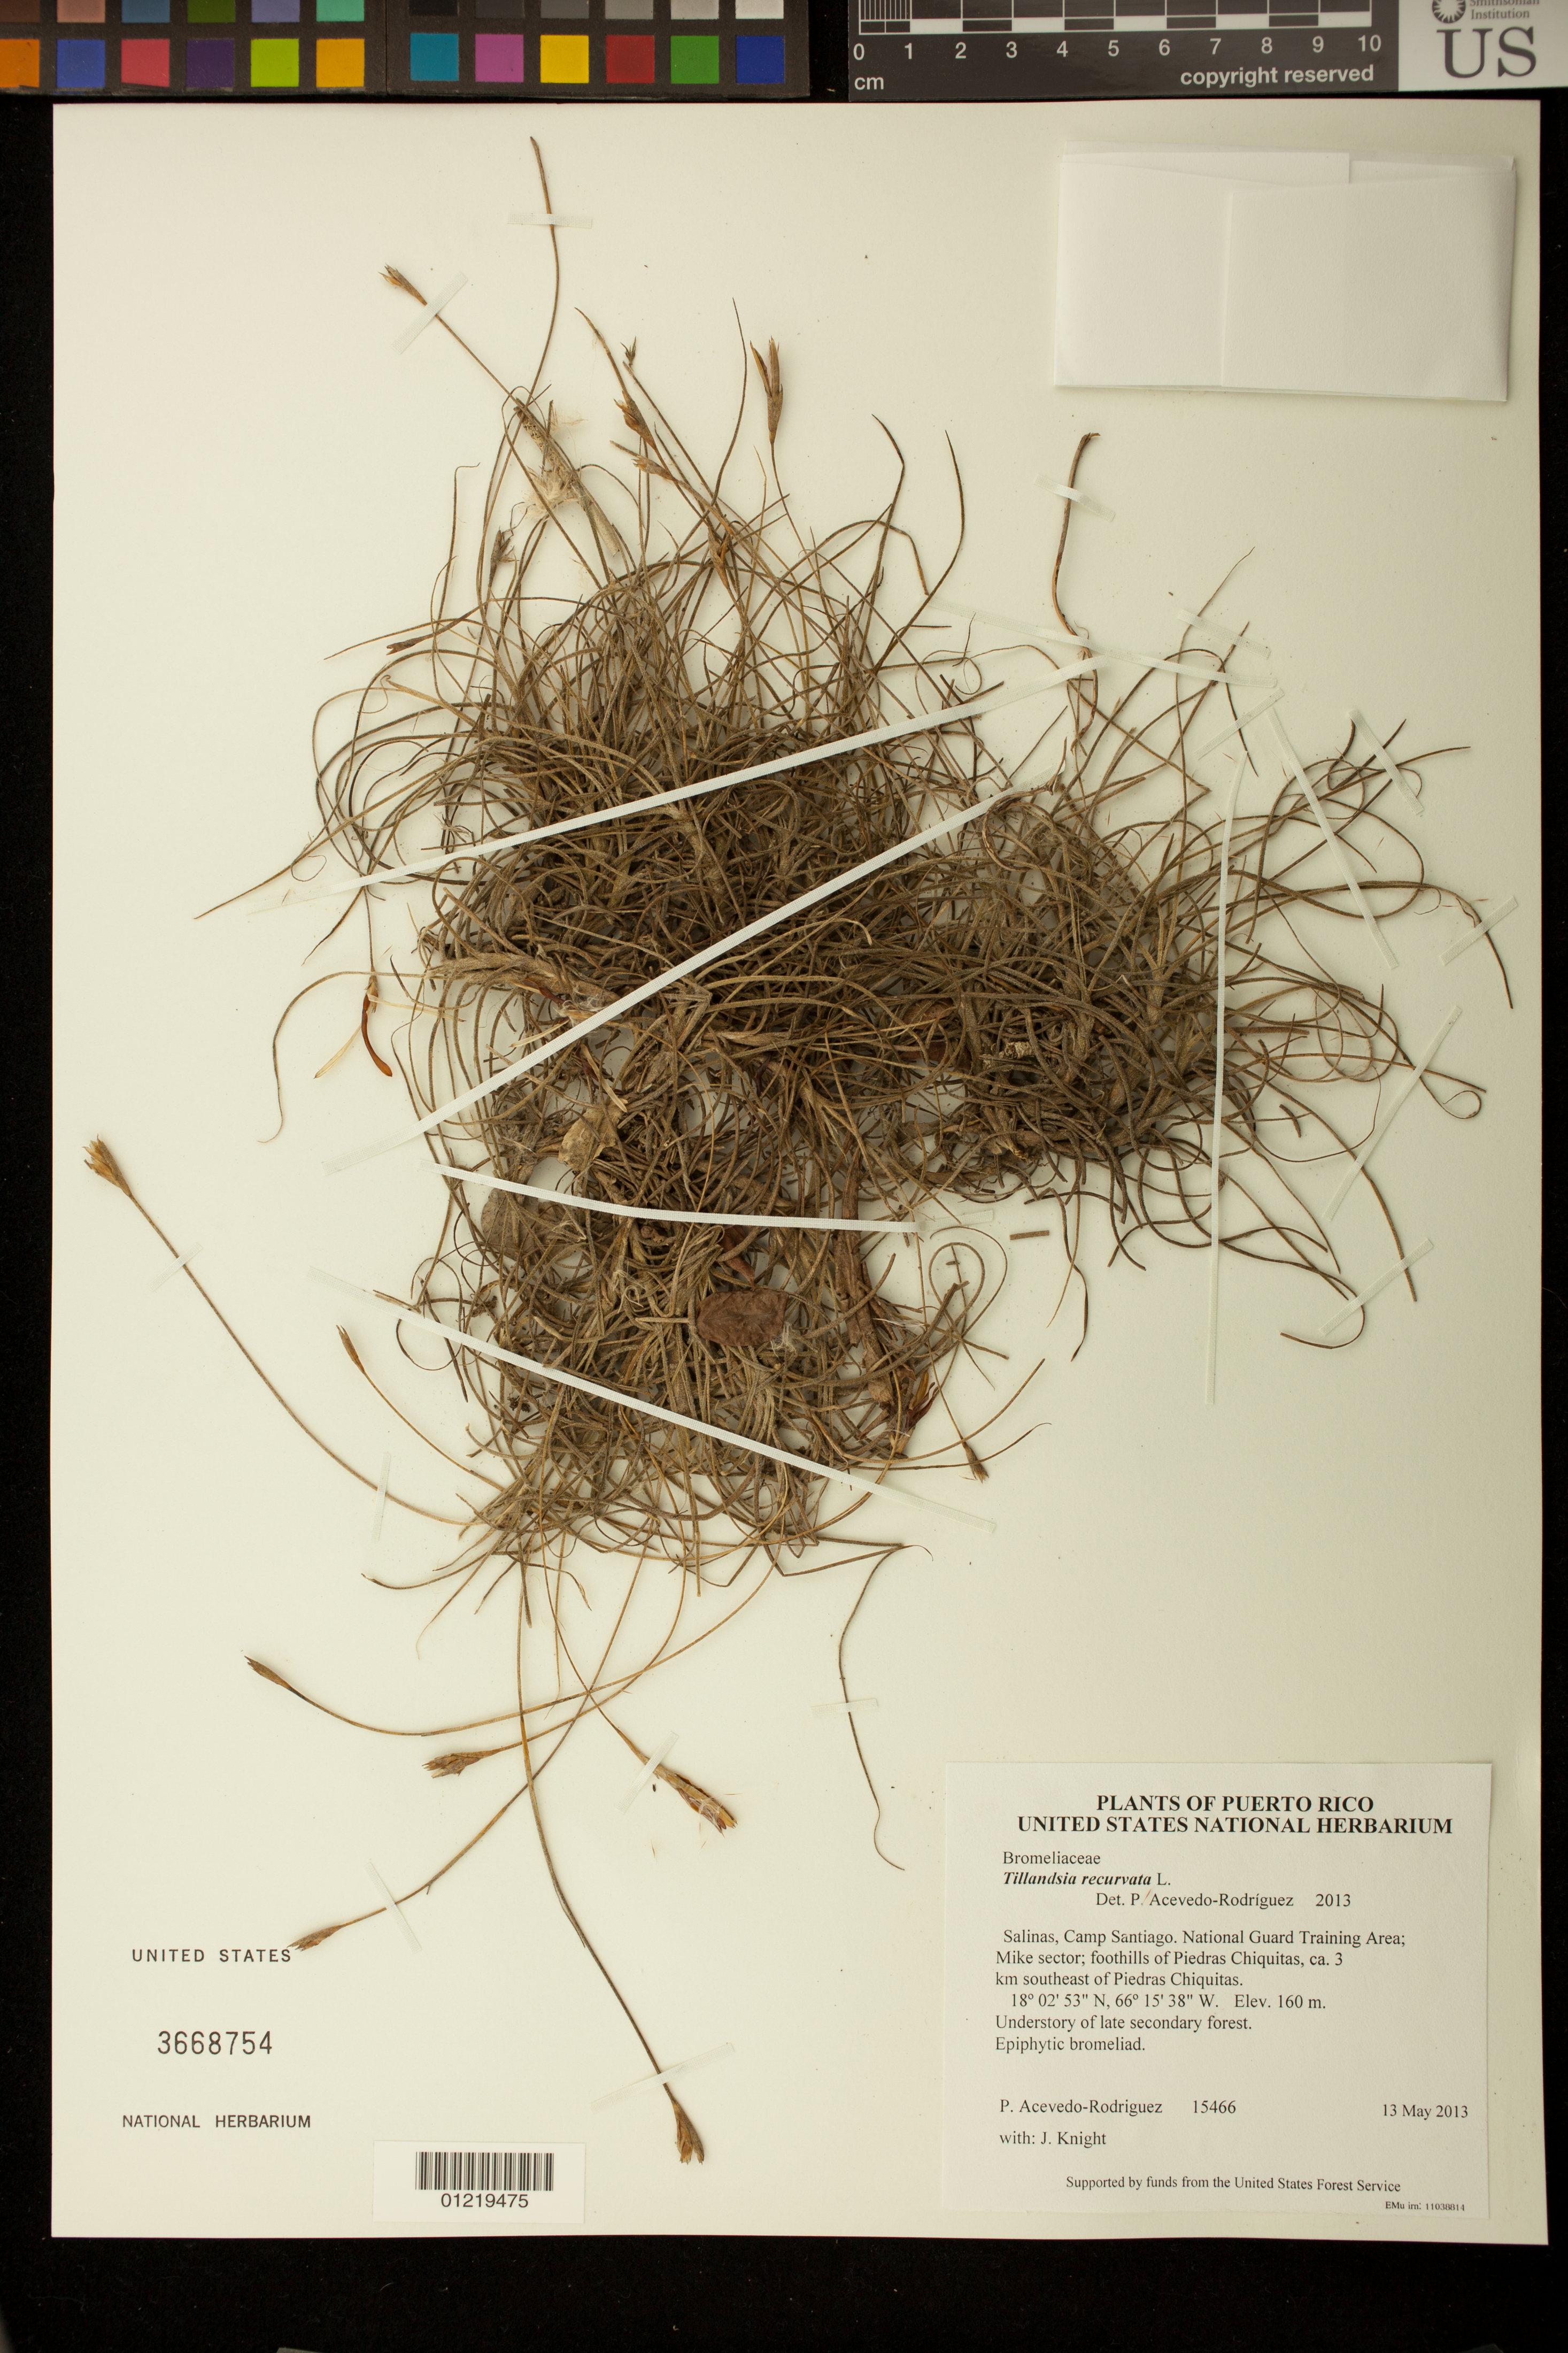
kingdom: Plantae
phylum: Tracheophyta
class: Liliopsida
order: Poales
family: Bromeliaceae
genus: Tillandsia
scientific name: Tillandsia recurvata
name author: L.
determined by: Acevedo-Rodríguez, P., (BOT), Smithsonian Institution - National Museum of Natural History (UNITED STATES)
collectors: P. Acevedo-Rodr. & J. Knight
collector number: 15466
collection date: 2013-05-13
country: Puerto Rico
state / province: Salinas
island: Puerto Rico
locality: Camp Santiago. National Guard Training Area; Mike sector; foothills of Piedras Chiquitas, ca. 3 km southeast of Piedras Chiquitas.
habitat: Understory of late secondary forest.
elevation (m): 160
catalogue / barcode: US 3668754